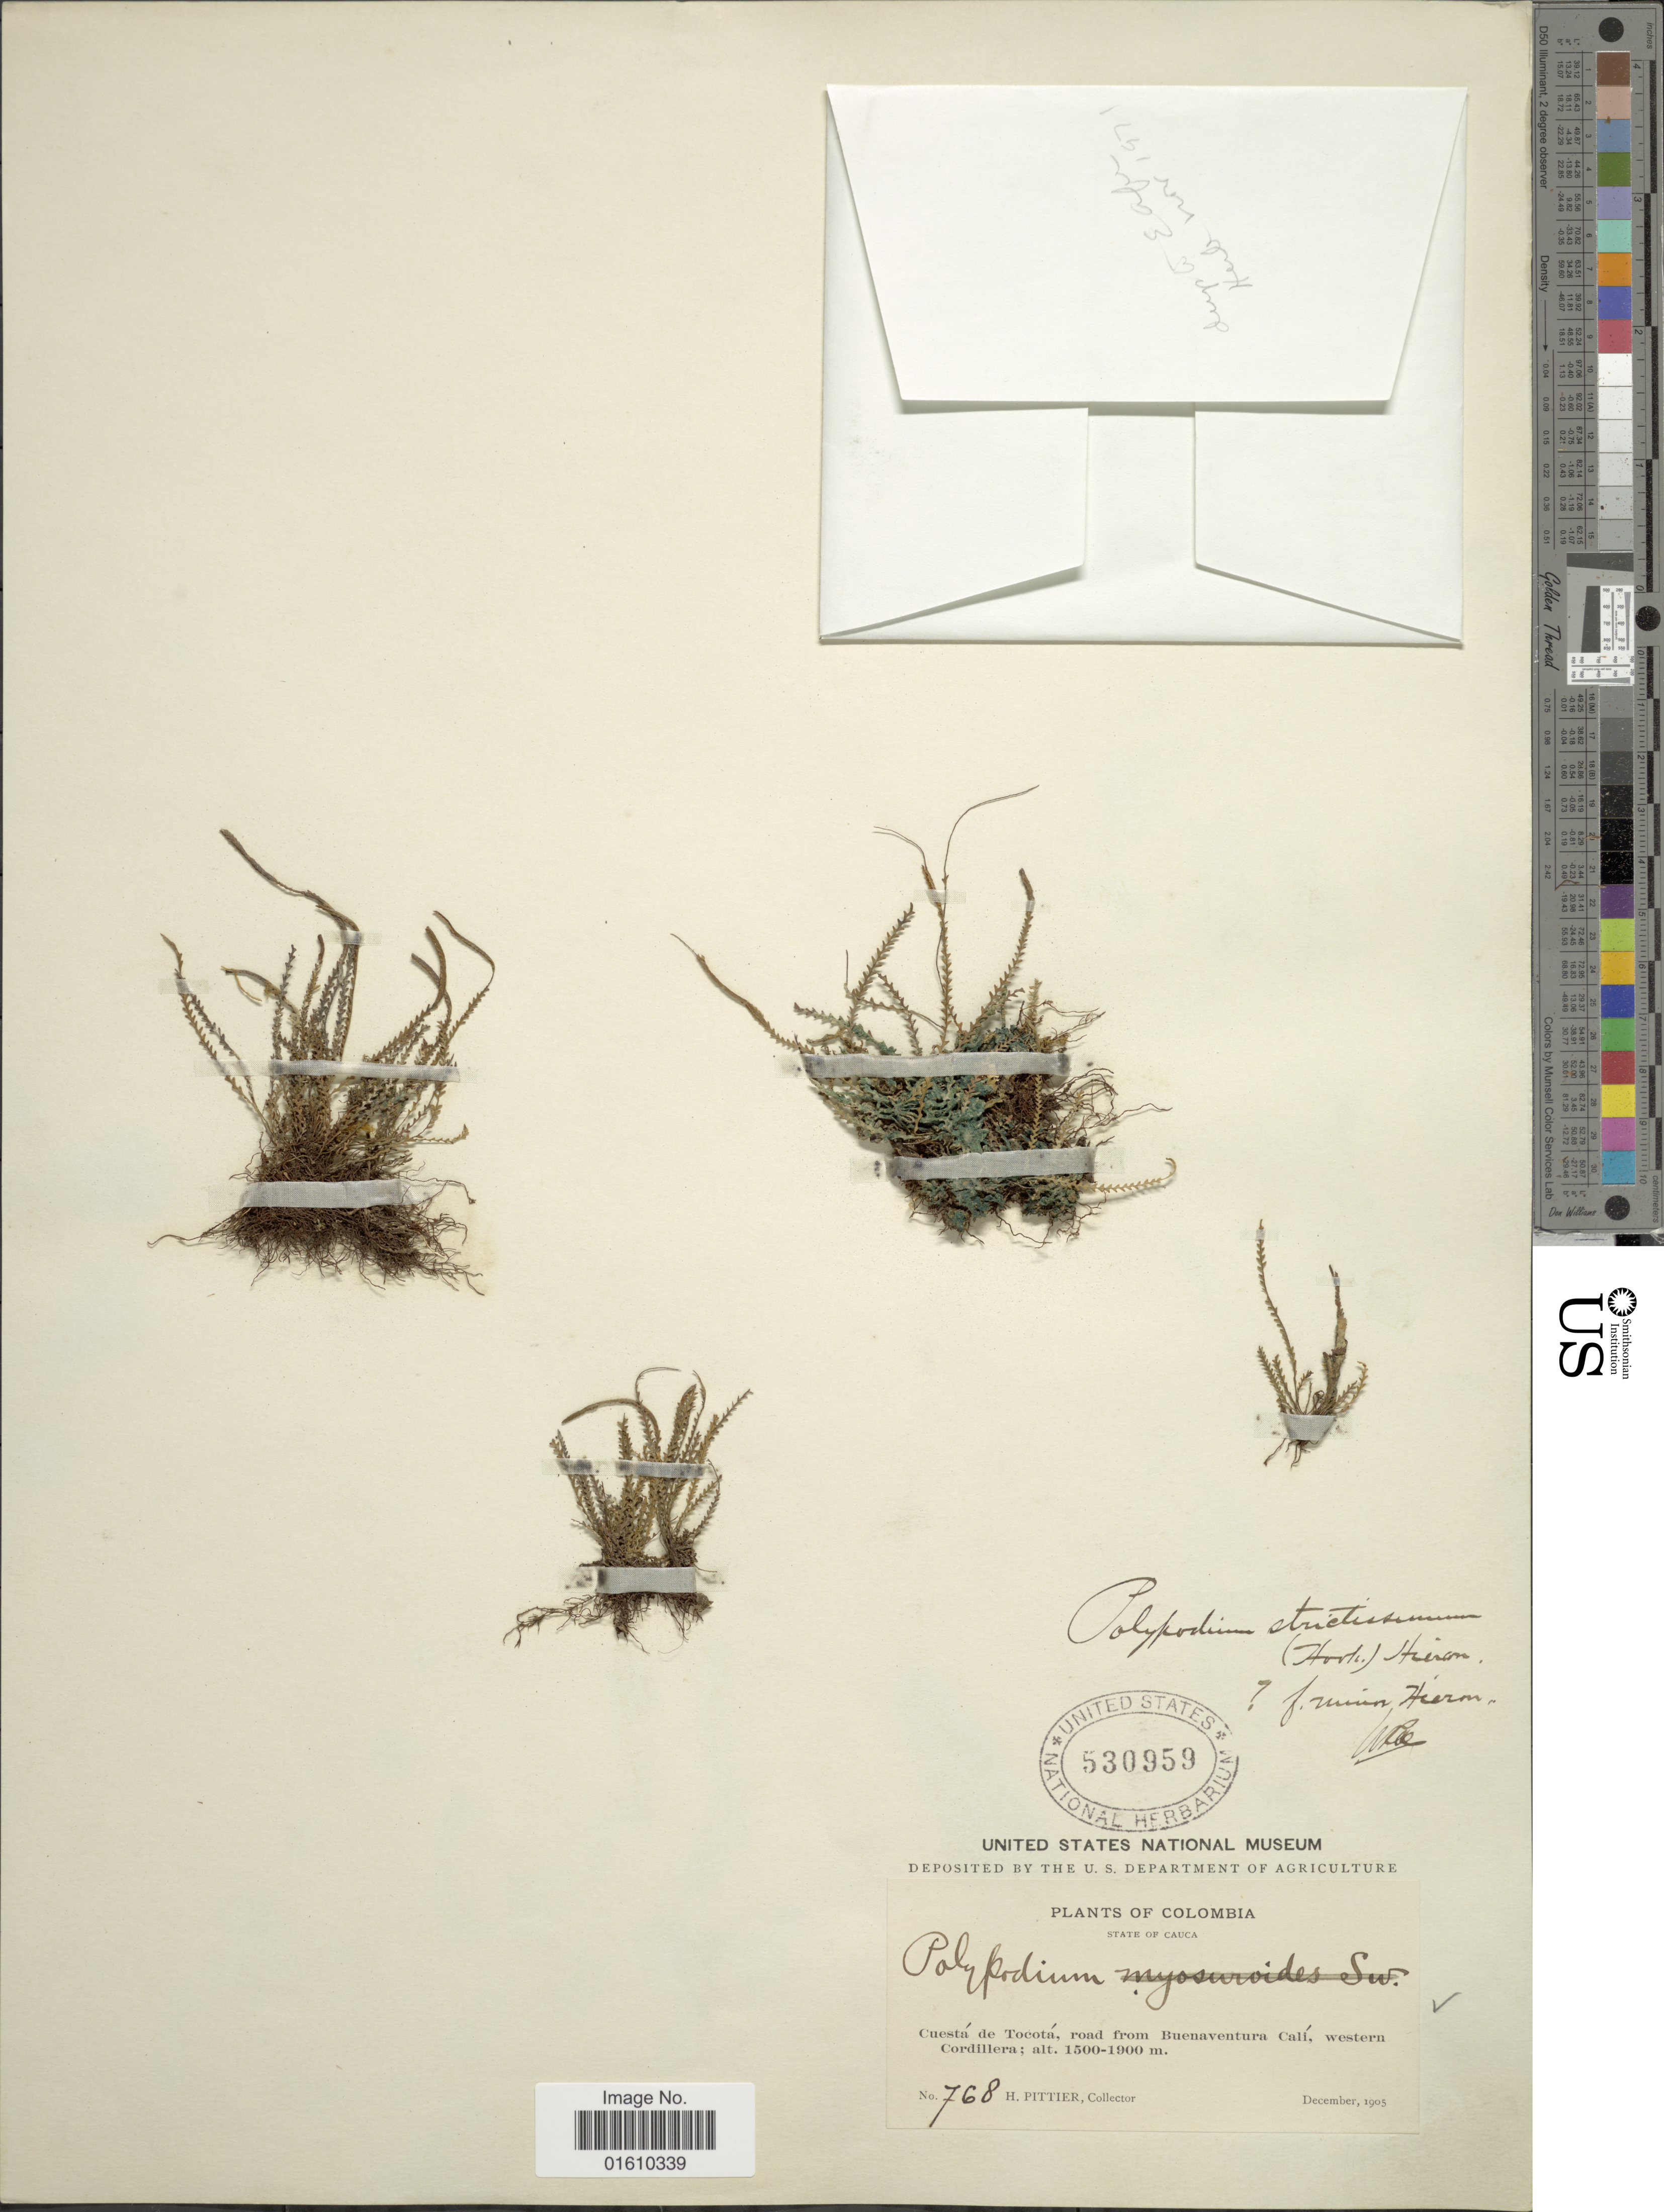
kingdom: Plantae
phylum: Tracheophyta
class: Polypodiopsida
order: Polypodiales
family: Polypodiaceae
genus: Stenogrammitis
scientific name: Stenogrammitis jamesonii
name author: (Hook.) Labiak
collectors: H. F. Pittier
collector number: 768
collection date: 1905-12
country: Colombia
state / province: Cauca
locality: Cuestá de Tocotá, road from Buenaventura Calí, western Cordillera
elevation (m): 1500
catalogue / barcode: US 530959